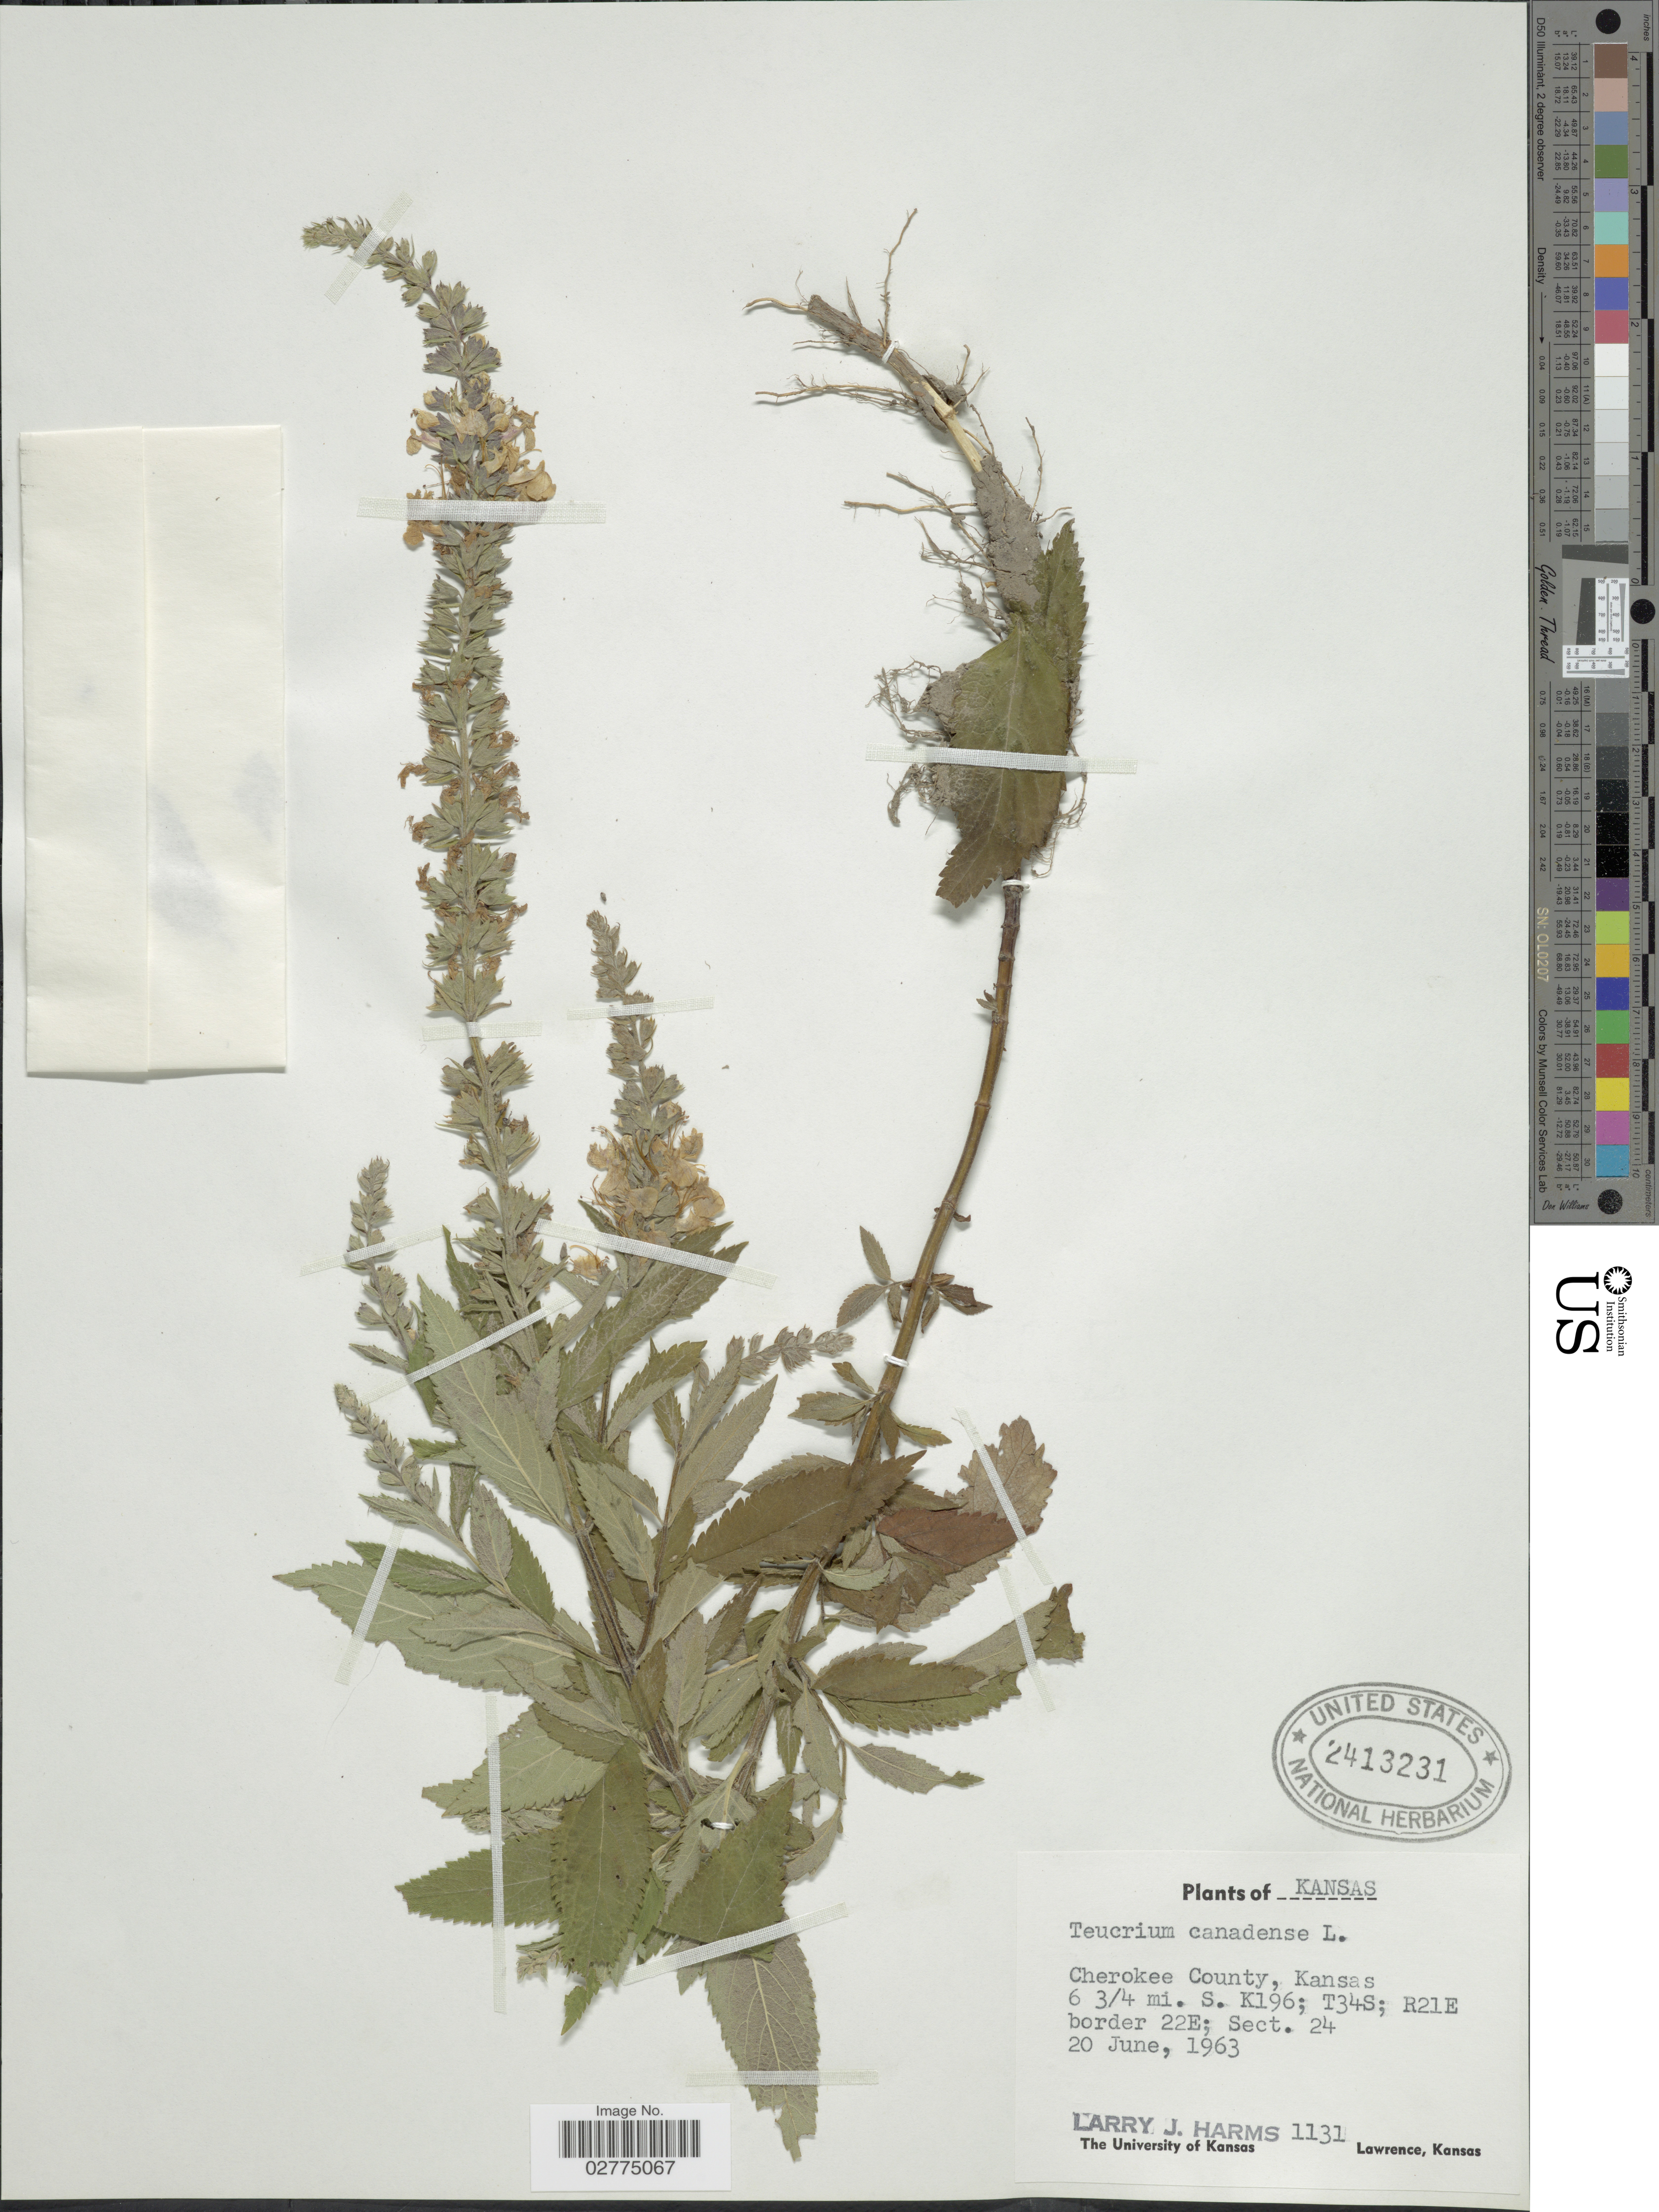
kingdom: Plantae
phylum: Tracheophyta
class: Magnoliopsida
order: Lamiales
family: Lamiaceae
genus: Teucrium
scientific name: Teucrium canadense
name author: L.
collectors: L. Harms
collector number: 1131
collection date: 1963-06-20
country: United States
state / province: Kansas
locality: Cherokee County, Kansas 6 3/4 mi. S. K196; T34S; R21E border 22E; Sect. 24.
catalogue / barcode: US 2413231